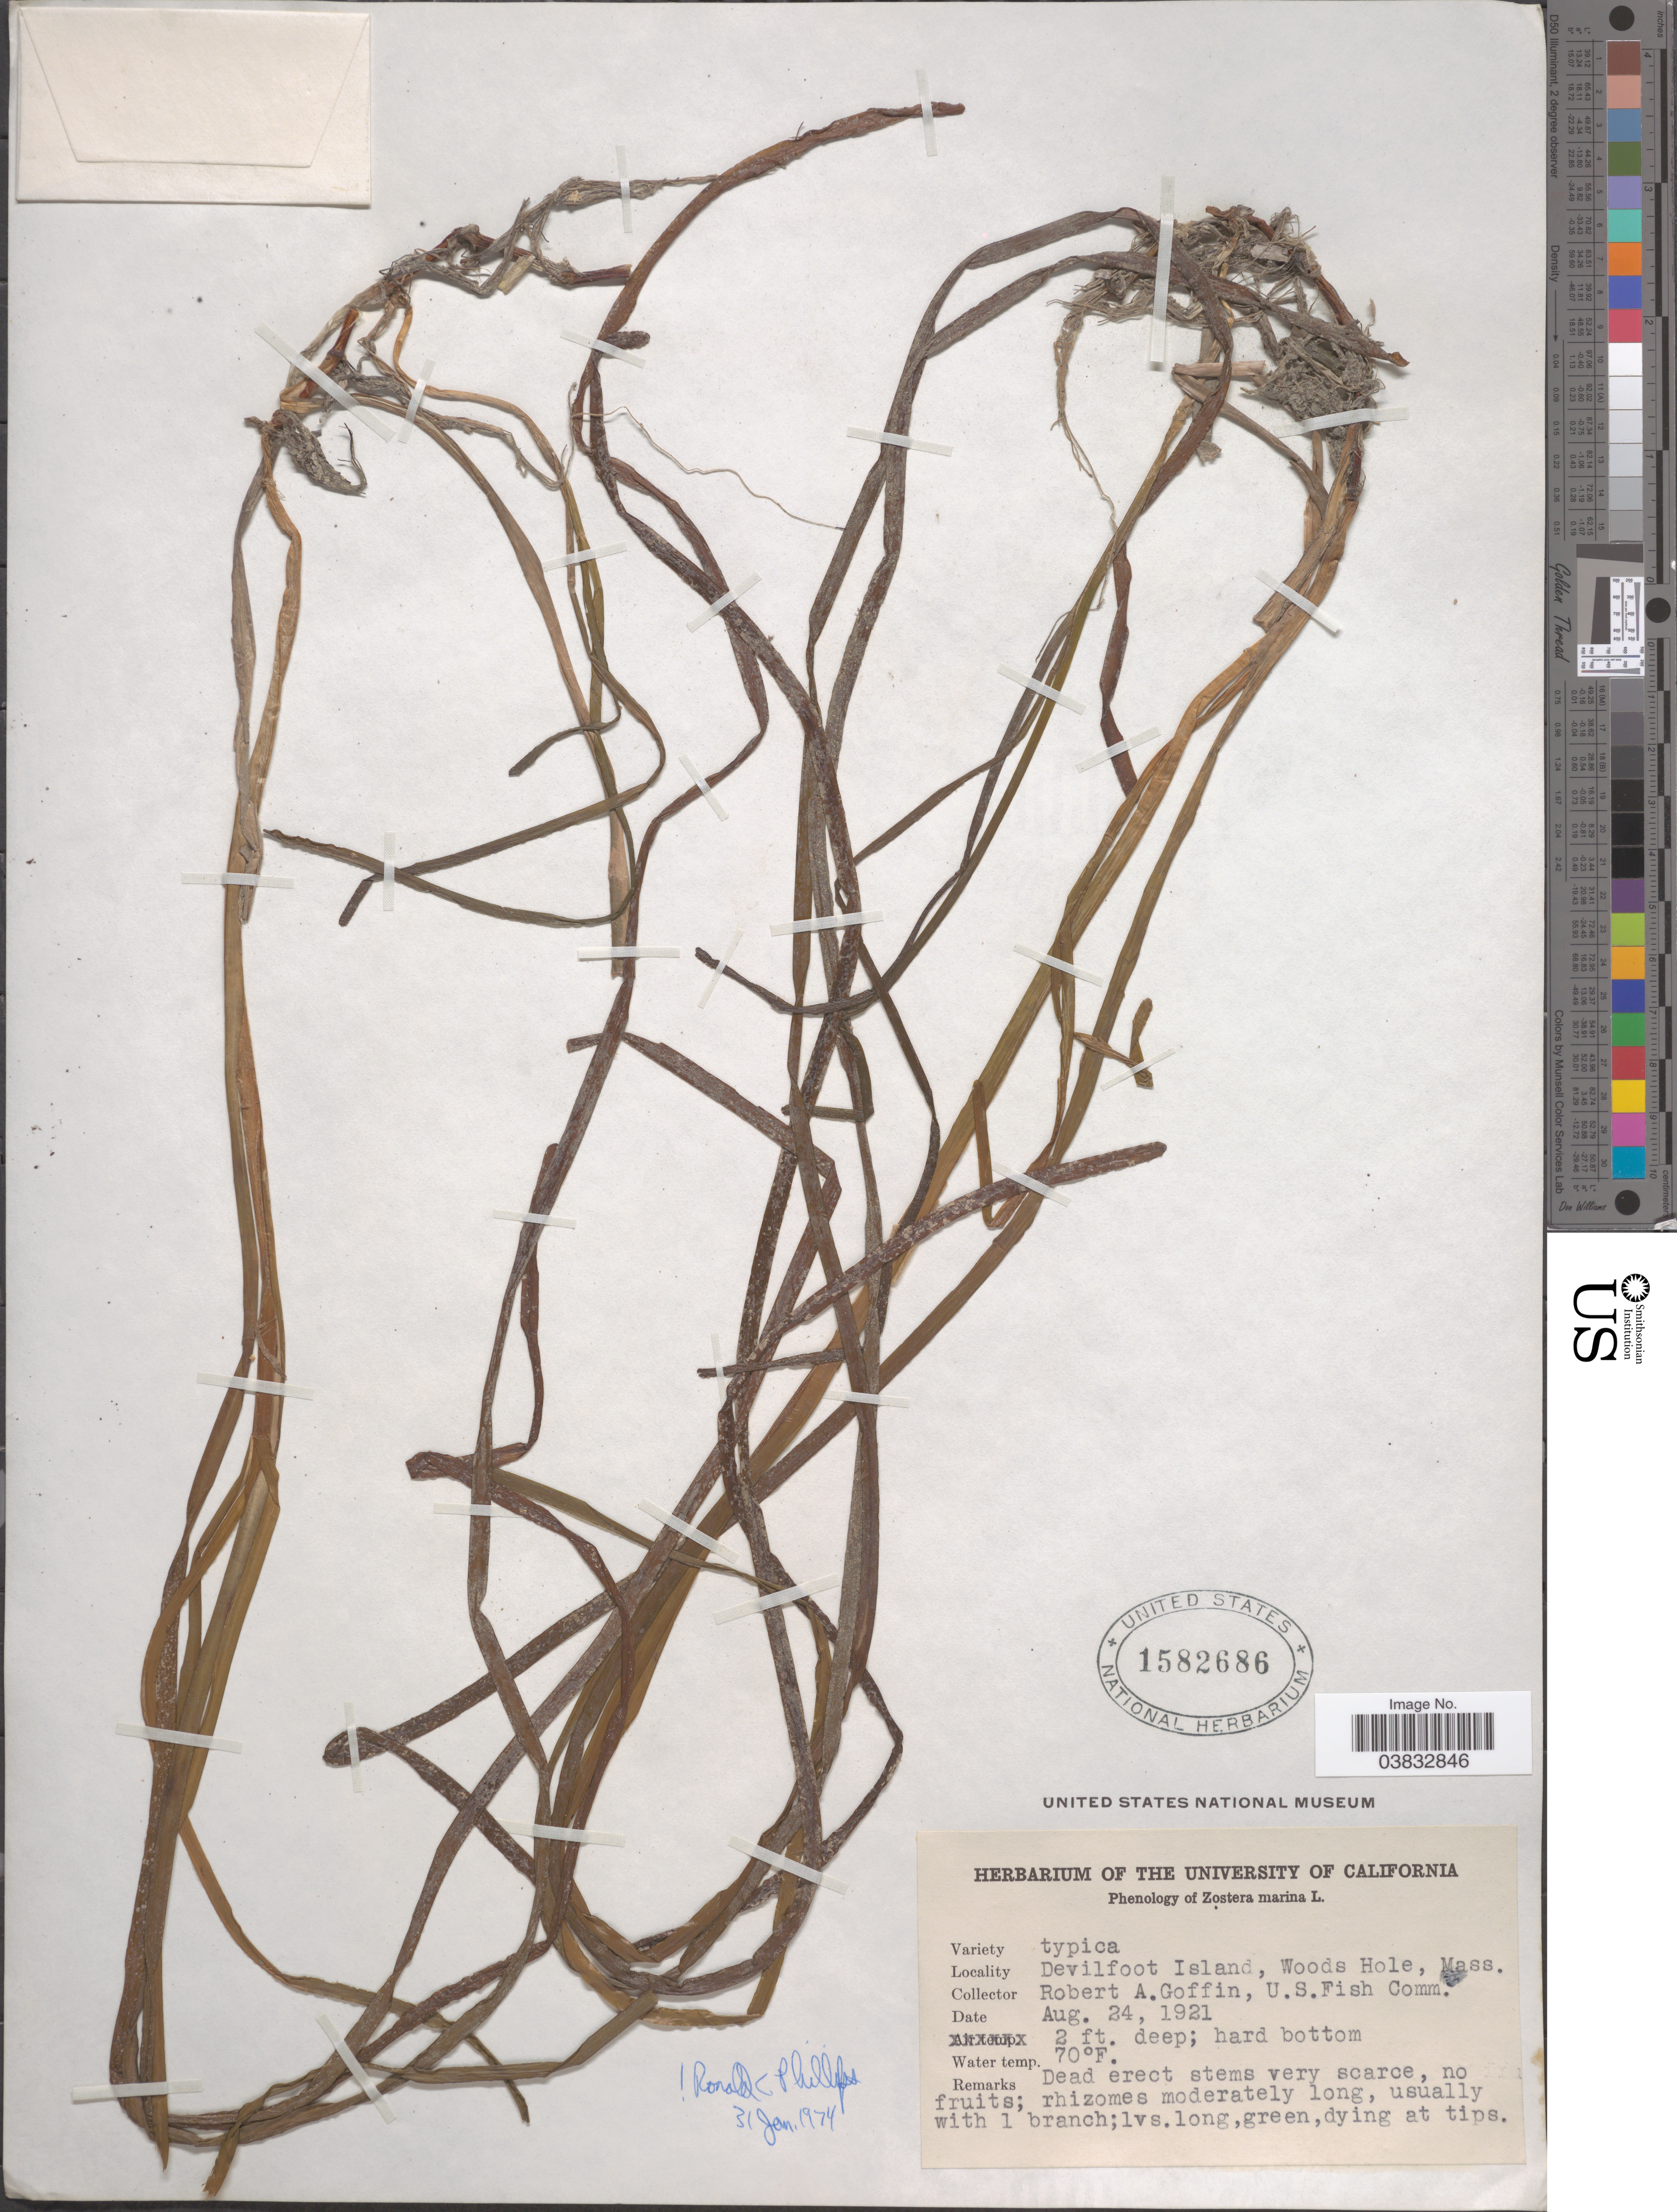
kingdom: Plantae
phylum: Tracheophyta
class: Liliopsida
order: Alismatales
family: Zosteraceae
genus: Zostera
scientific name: Zostera marina var. typica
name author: L.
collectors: R. Goffin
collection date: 1921-08-24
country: United States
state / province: Massachusetts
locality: Devilfoot Island, Woods Hole.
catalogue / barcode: US 1582686